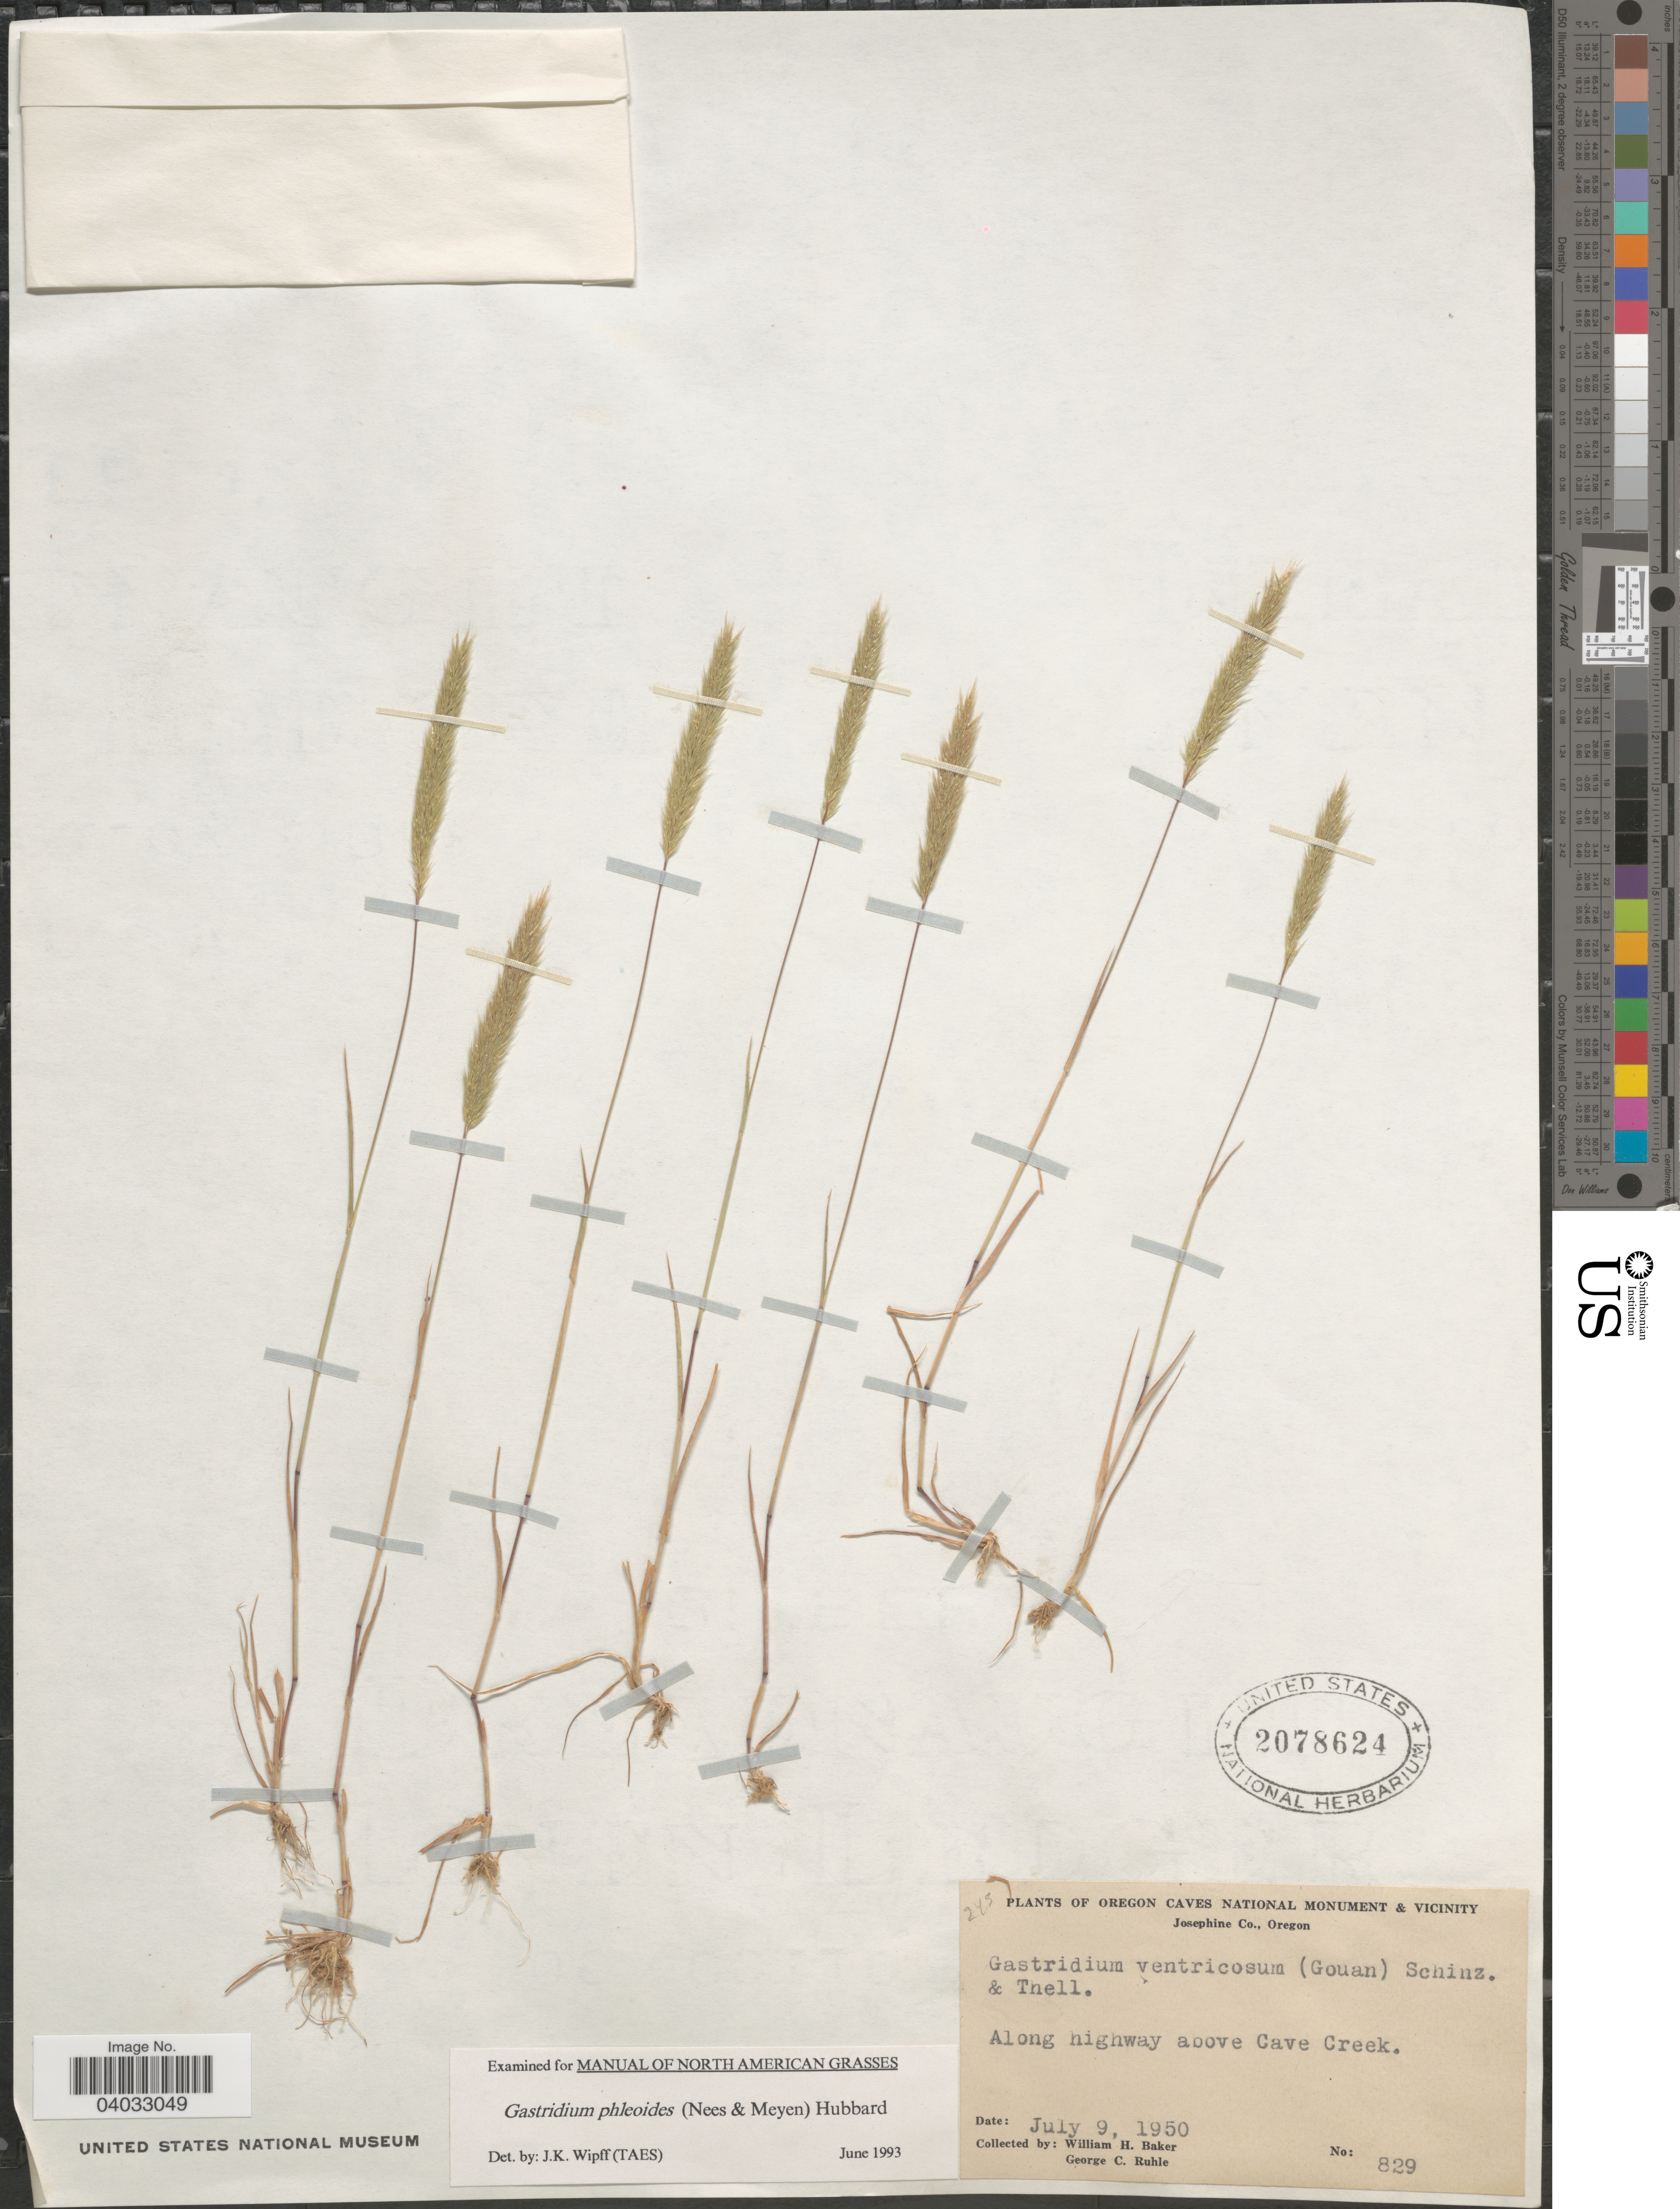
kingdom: Plantae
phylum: Tracheophyta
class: Liliopsida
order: Poales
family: Poaceae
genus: Gastridium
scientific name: Gastridium phleoides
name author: (Nees) C.E. Hubb.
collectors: W. H. Baker & G. Ruhle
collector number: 829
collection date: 1950-07-09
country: United States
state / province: Oregon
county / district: Josephine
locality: Oregon Caves National Monument & vicinity. Josephine Co. Along highway above Cave Creek.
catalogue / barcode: US 2078624